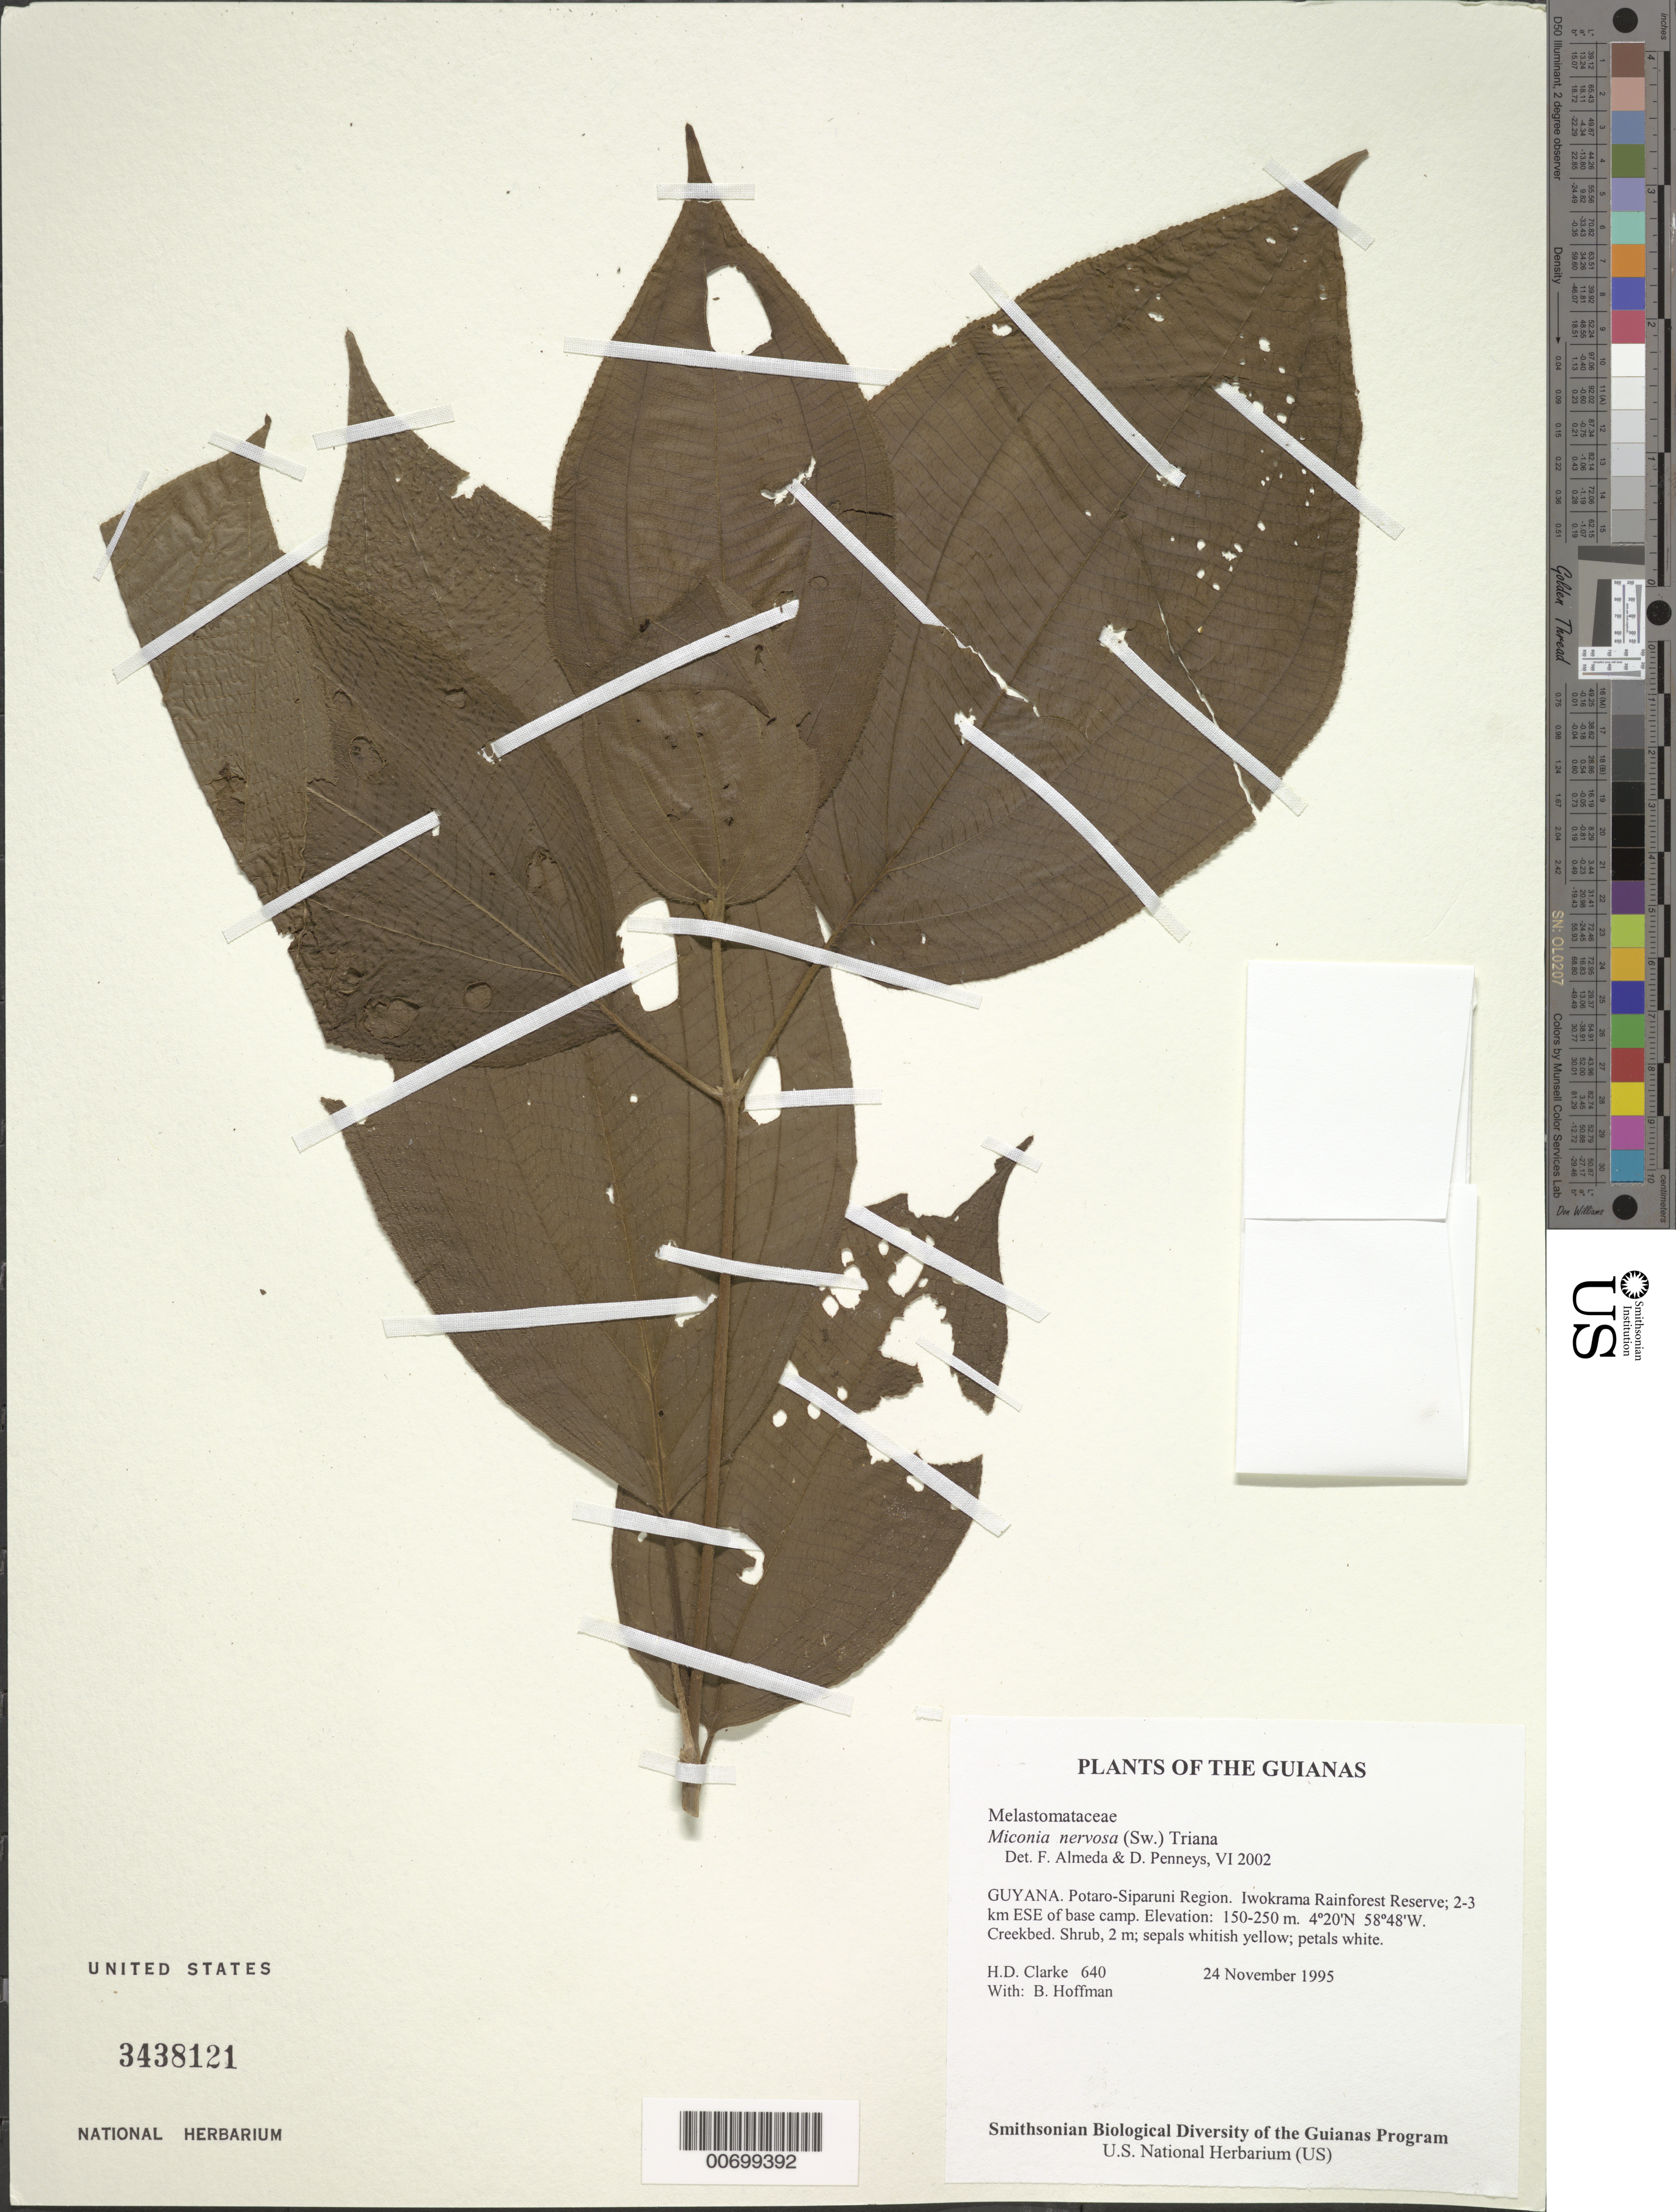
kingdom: Plantae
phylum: Tracheophyta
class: Magnoliopsida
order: Myrtales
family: Melastomataceae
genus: Miconia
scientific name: Miconia nervosa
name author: (Sm.) Triana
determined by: Almeda, F.; Penneys, D. S.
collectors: H. D. Clarke & B. Hoffman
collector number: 640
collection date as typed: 24 November 1995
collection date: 1995-11-24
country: Guyana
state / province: Potaro-Siparuni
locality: Iwokrama Rainforest Reserve; 2-3 km ESE of base camp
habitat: Creekbed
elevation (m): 150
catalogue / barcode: US 3438121